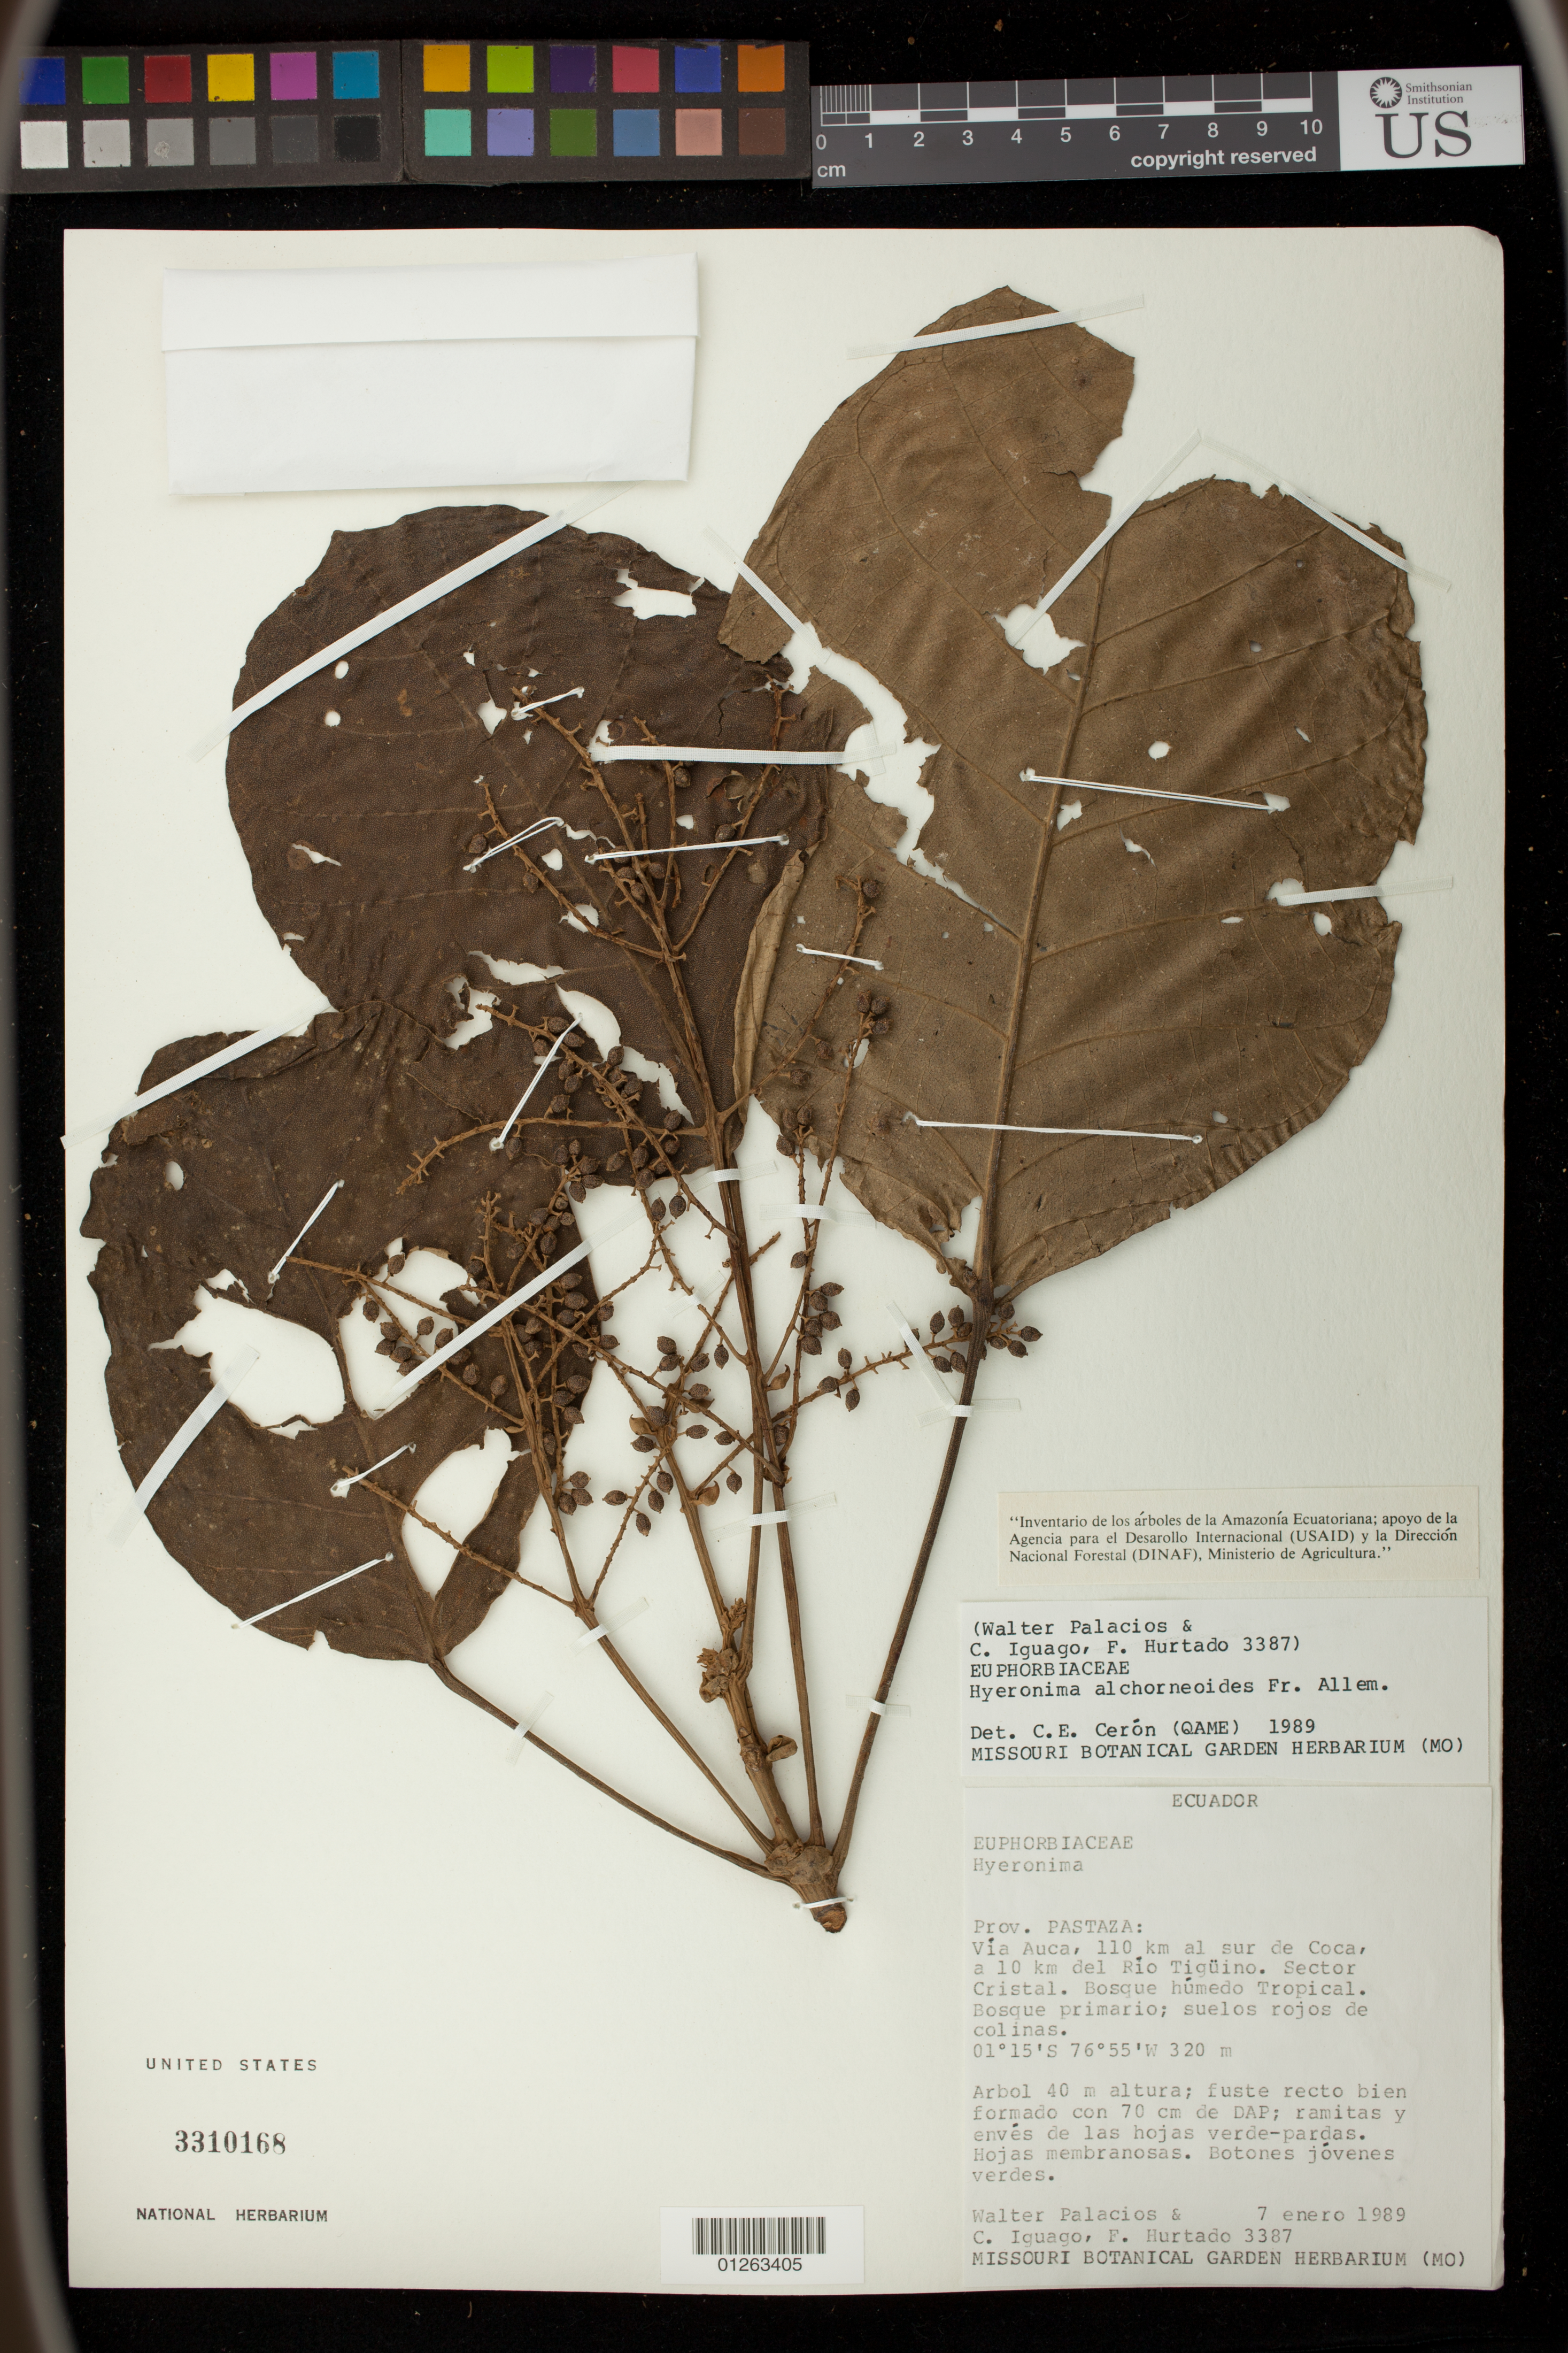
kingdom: Plantae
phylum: Tracheophyta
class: Magnoliopsida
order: Malpighiales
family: Phyllanthaceae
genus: Hieronyma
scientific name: Hieronyma alchorneoides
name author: Allemão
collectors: W. Palacios, C. Iguago & F. Hurtado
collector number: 3387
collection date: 1989-01-07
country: Ecuador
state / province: Pastaza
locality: Via Auca, 110 km al sur de Coca, a 10 km del Rio Tiguino. Sector Cristal. Bosque humedo Tropical. Bosque primario; suelos rojos de colinas.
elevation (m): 320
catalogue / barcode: US 3310168